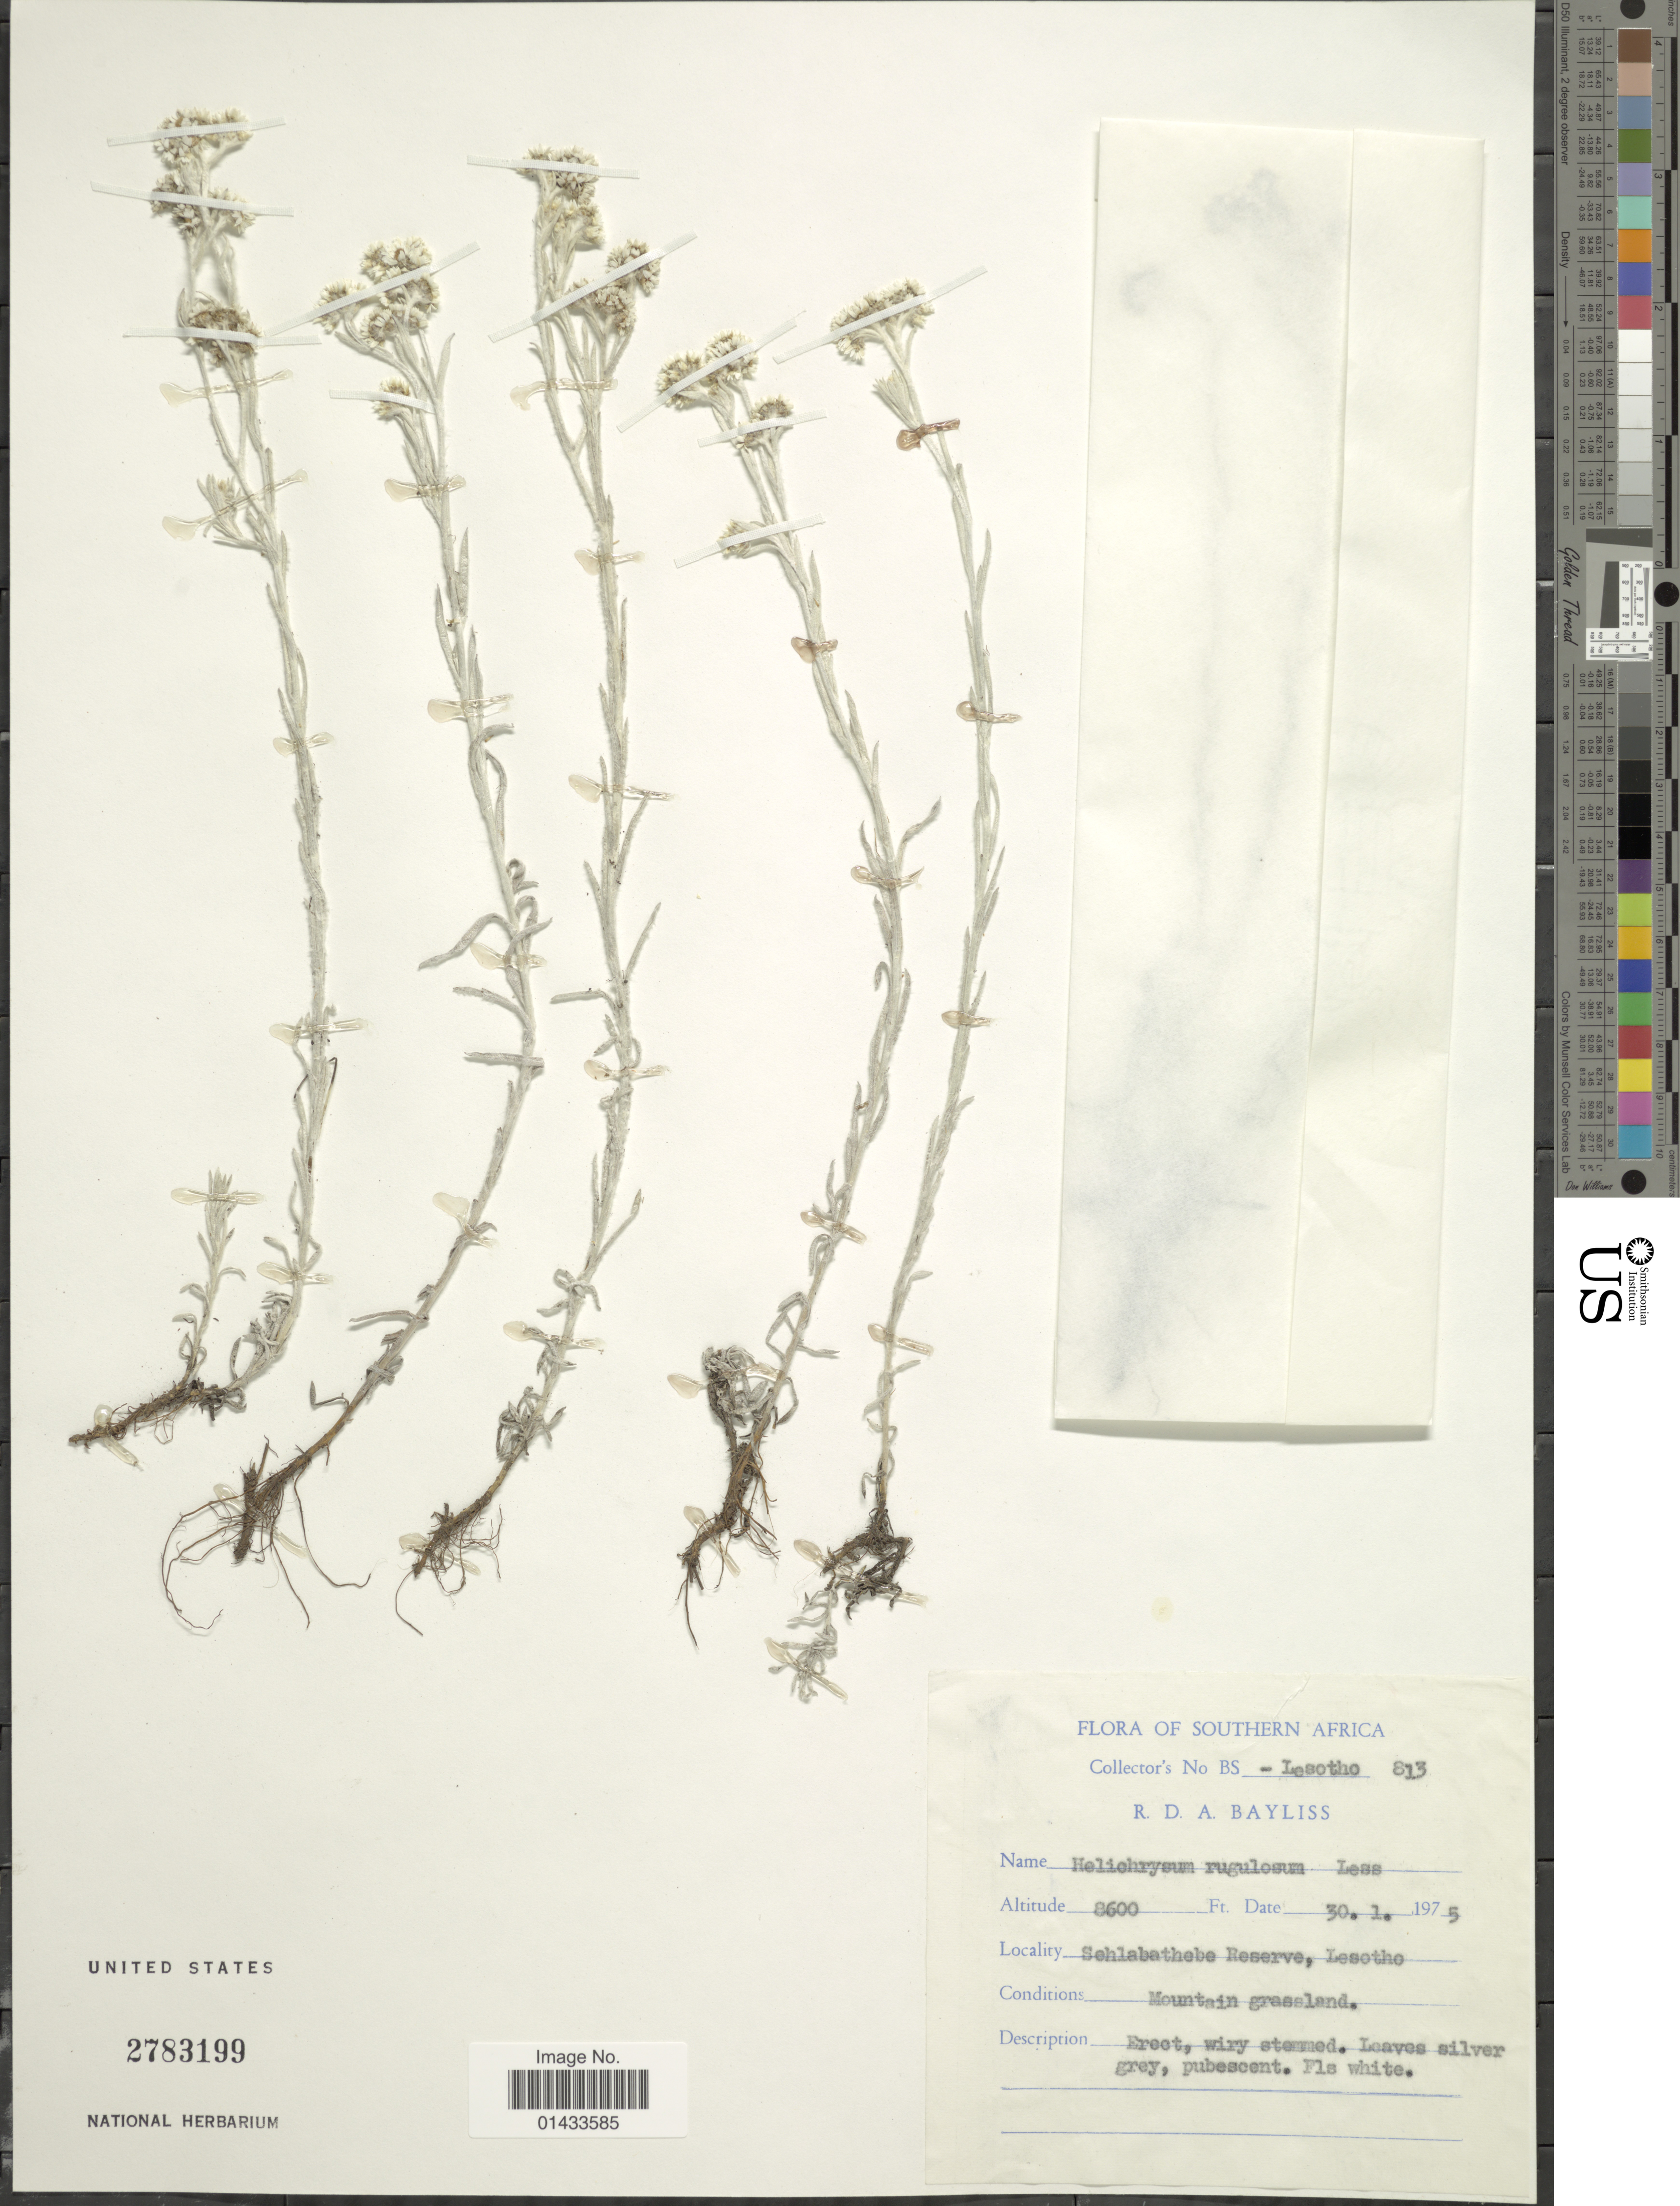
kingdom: Plantae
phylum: Tracheophyta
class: Magnoliopsida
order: Asterales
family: Asteraceae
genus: Helichrysum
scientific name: Helichrysum rugulosum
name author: Less.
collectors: R. Bayliss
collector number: BS 813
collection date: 1975-01-30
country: Lesotho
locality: Southern Africa, Sehlabathebe Reserve, Lesotho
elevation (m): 2621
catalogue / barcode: US 2783199